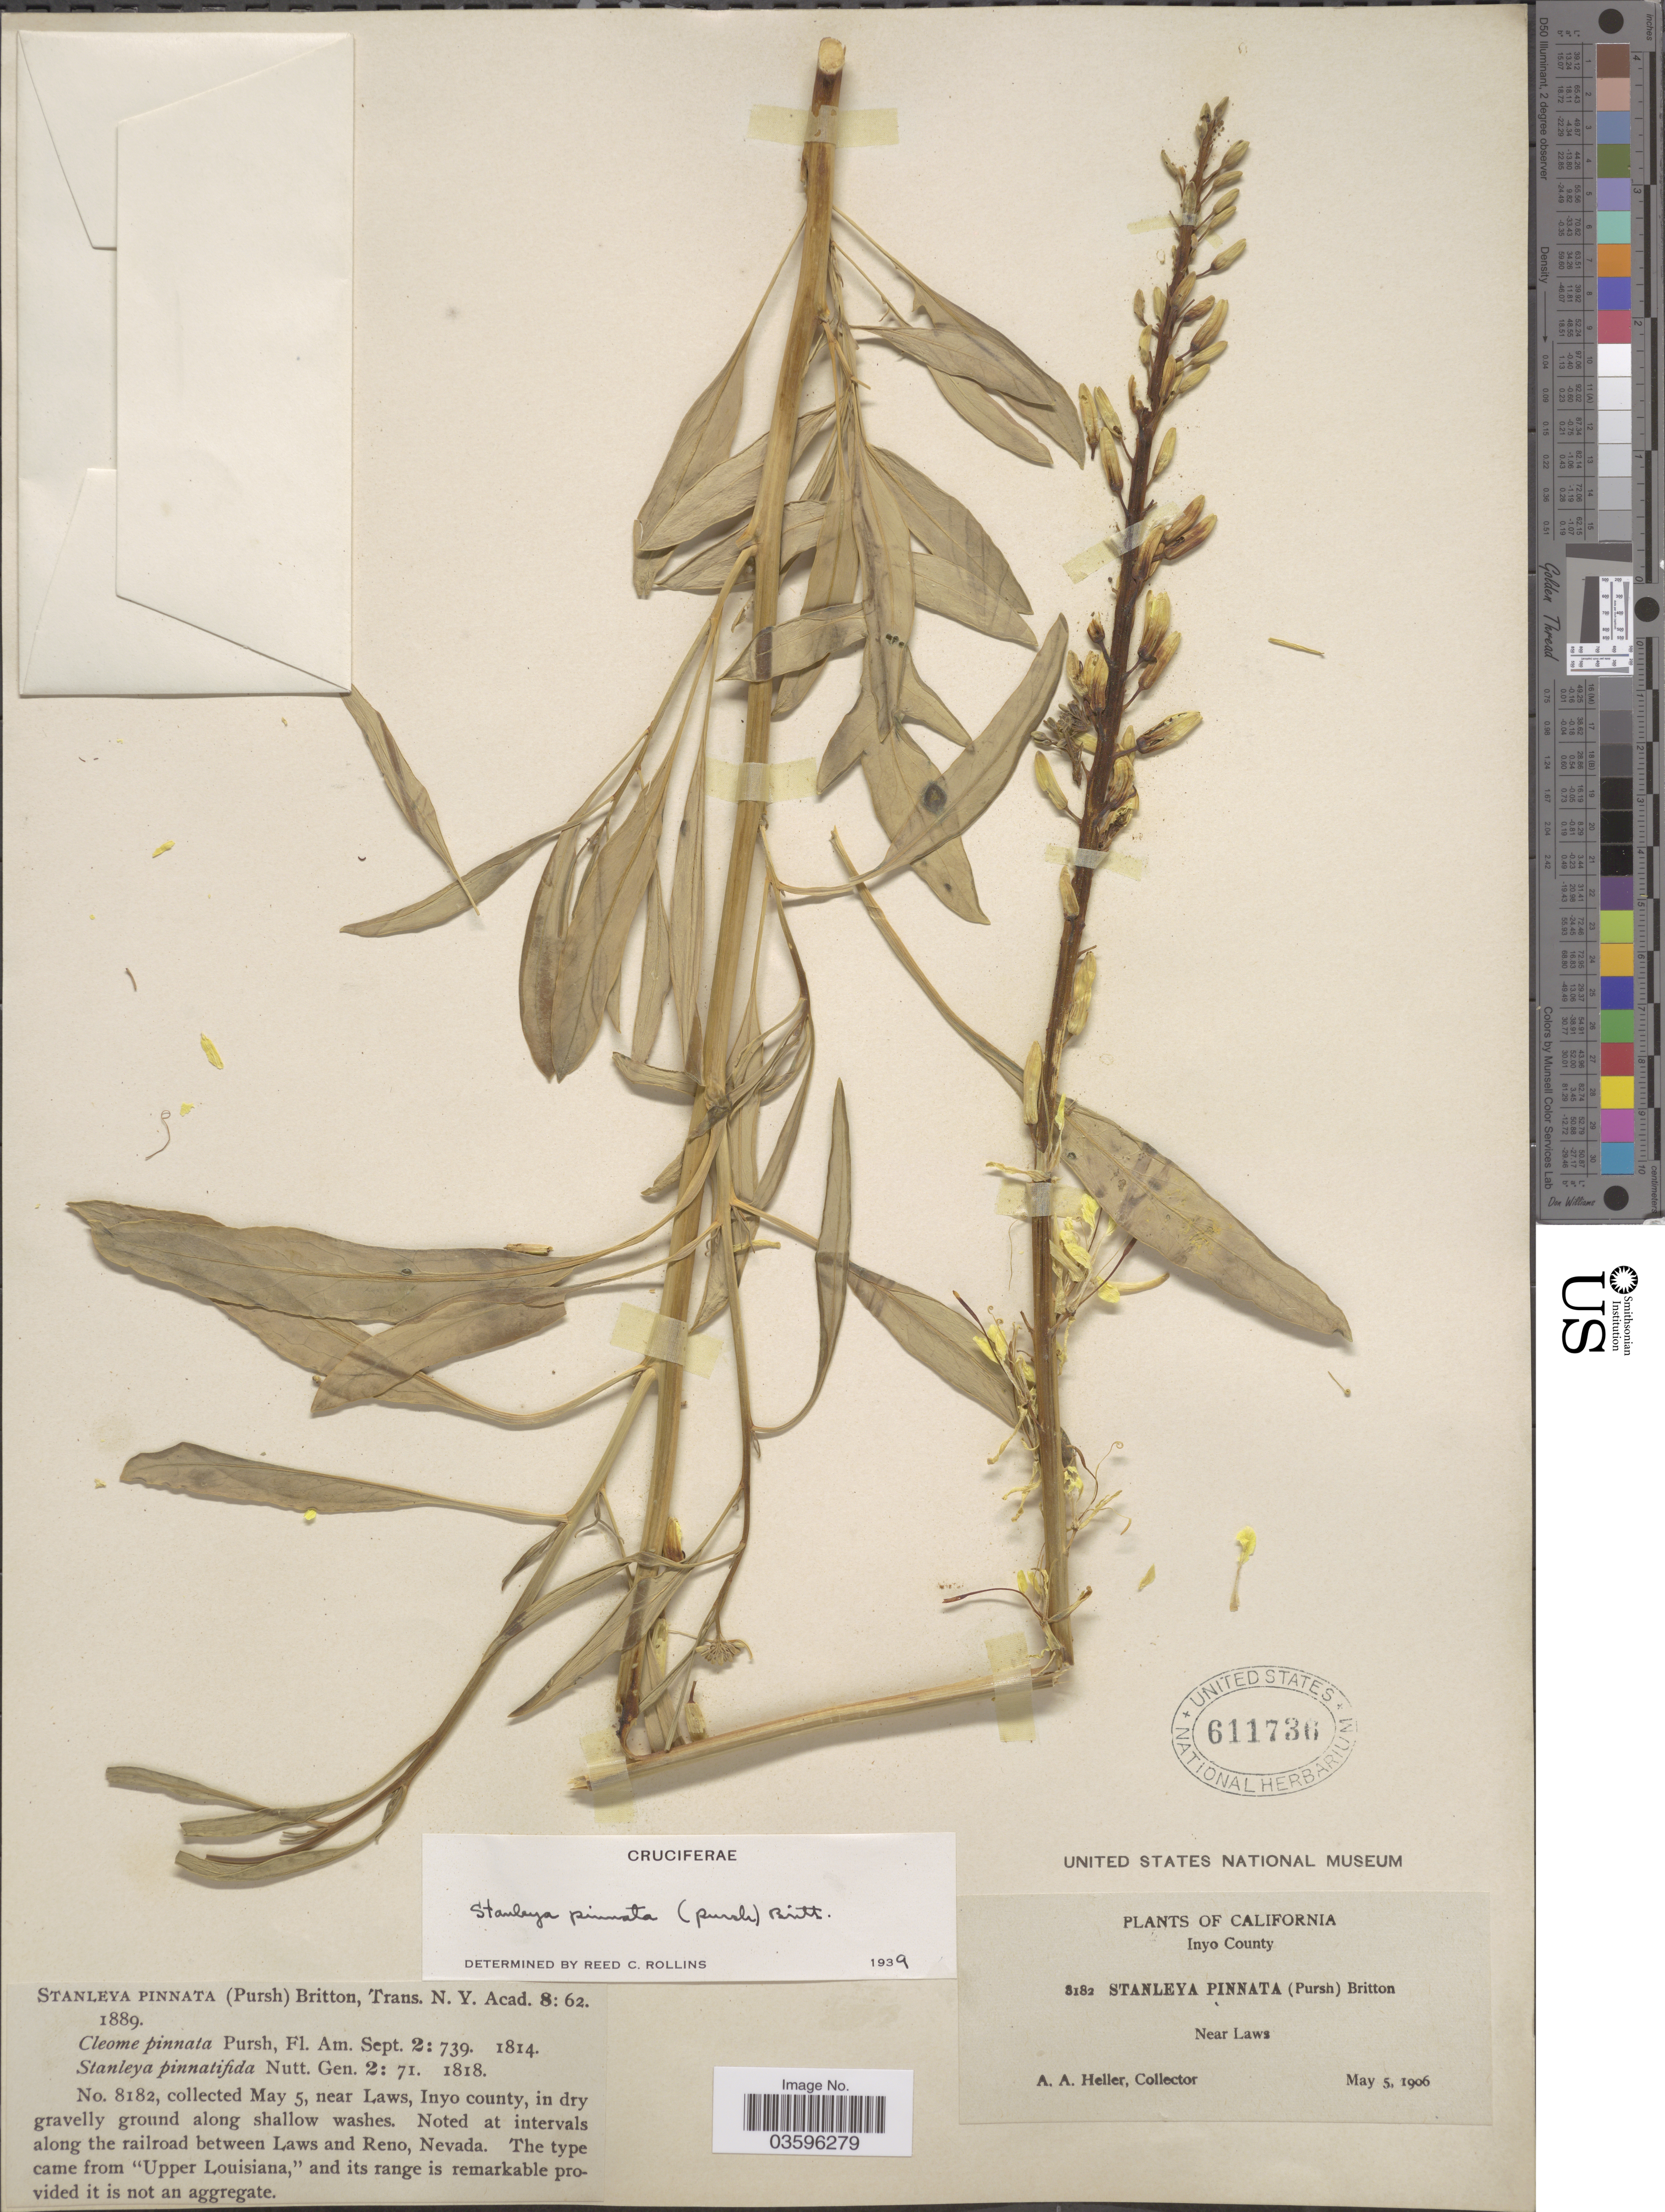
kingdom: Plantae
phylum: Tracheophyta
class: Magnoliopsida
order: Brassicales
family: Brassicaceae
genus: Stanleya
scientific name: Stanleya pinnata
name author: (Pursh) Britton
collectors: A. A. Heller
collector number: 8182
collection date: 1906-05-05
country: United States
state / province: California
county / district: Inyo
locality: Inyo County. Near Laws. Intervals along the railroad between Laws and Reno, Nevada.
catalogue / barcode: US 611736